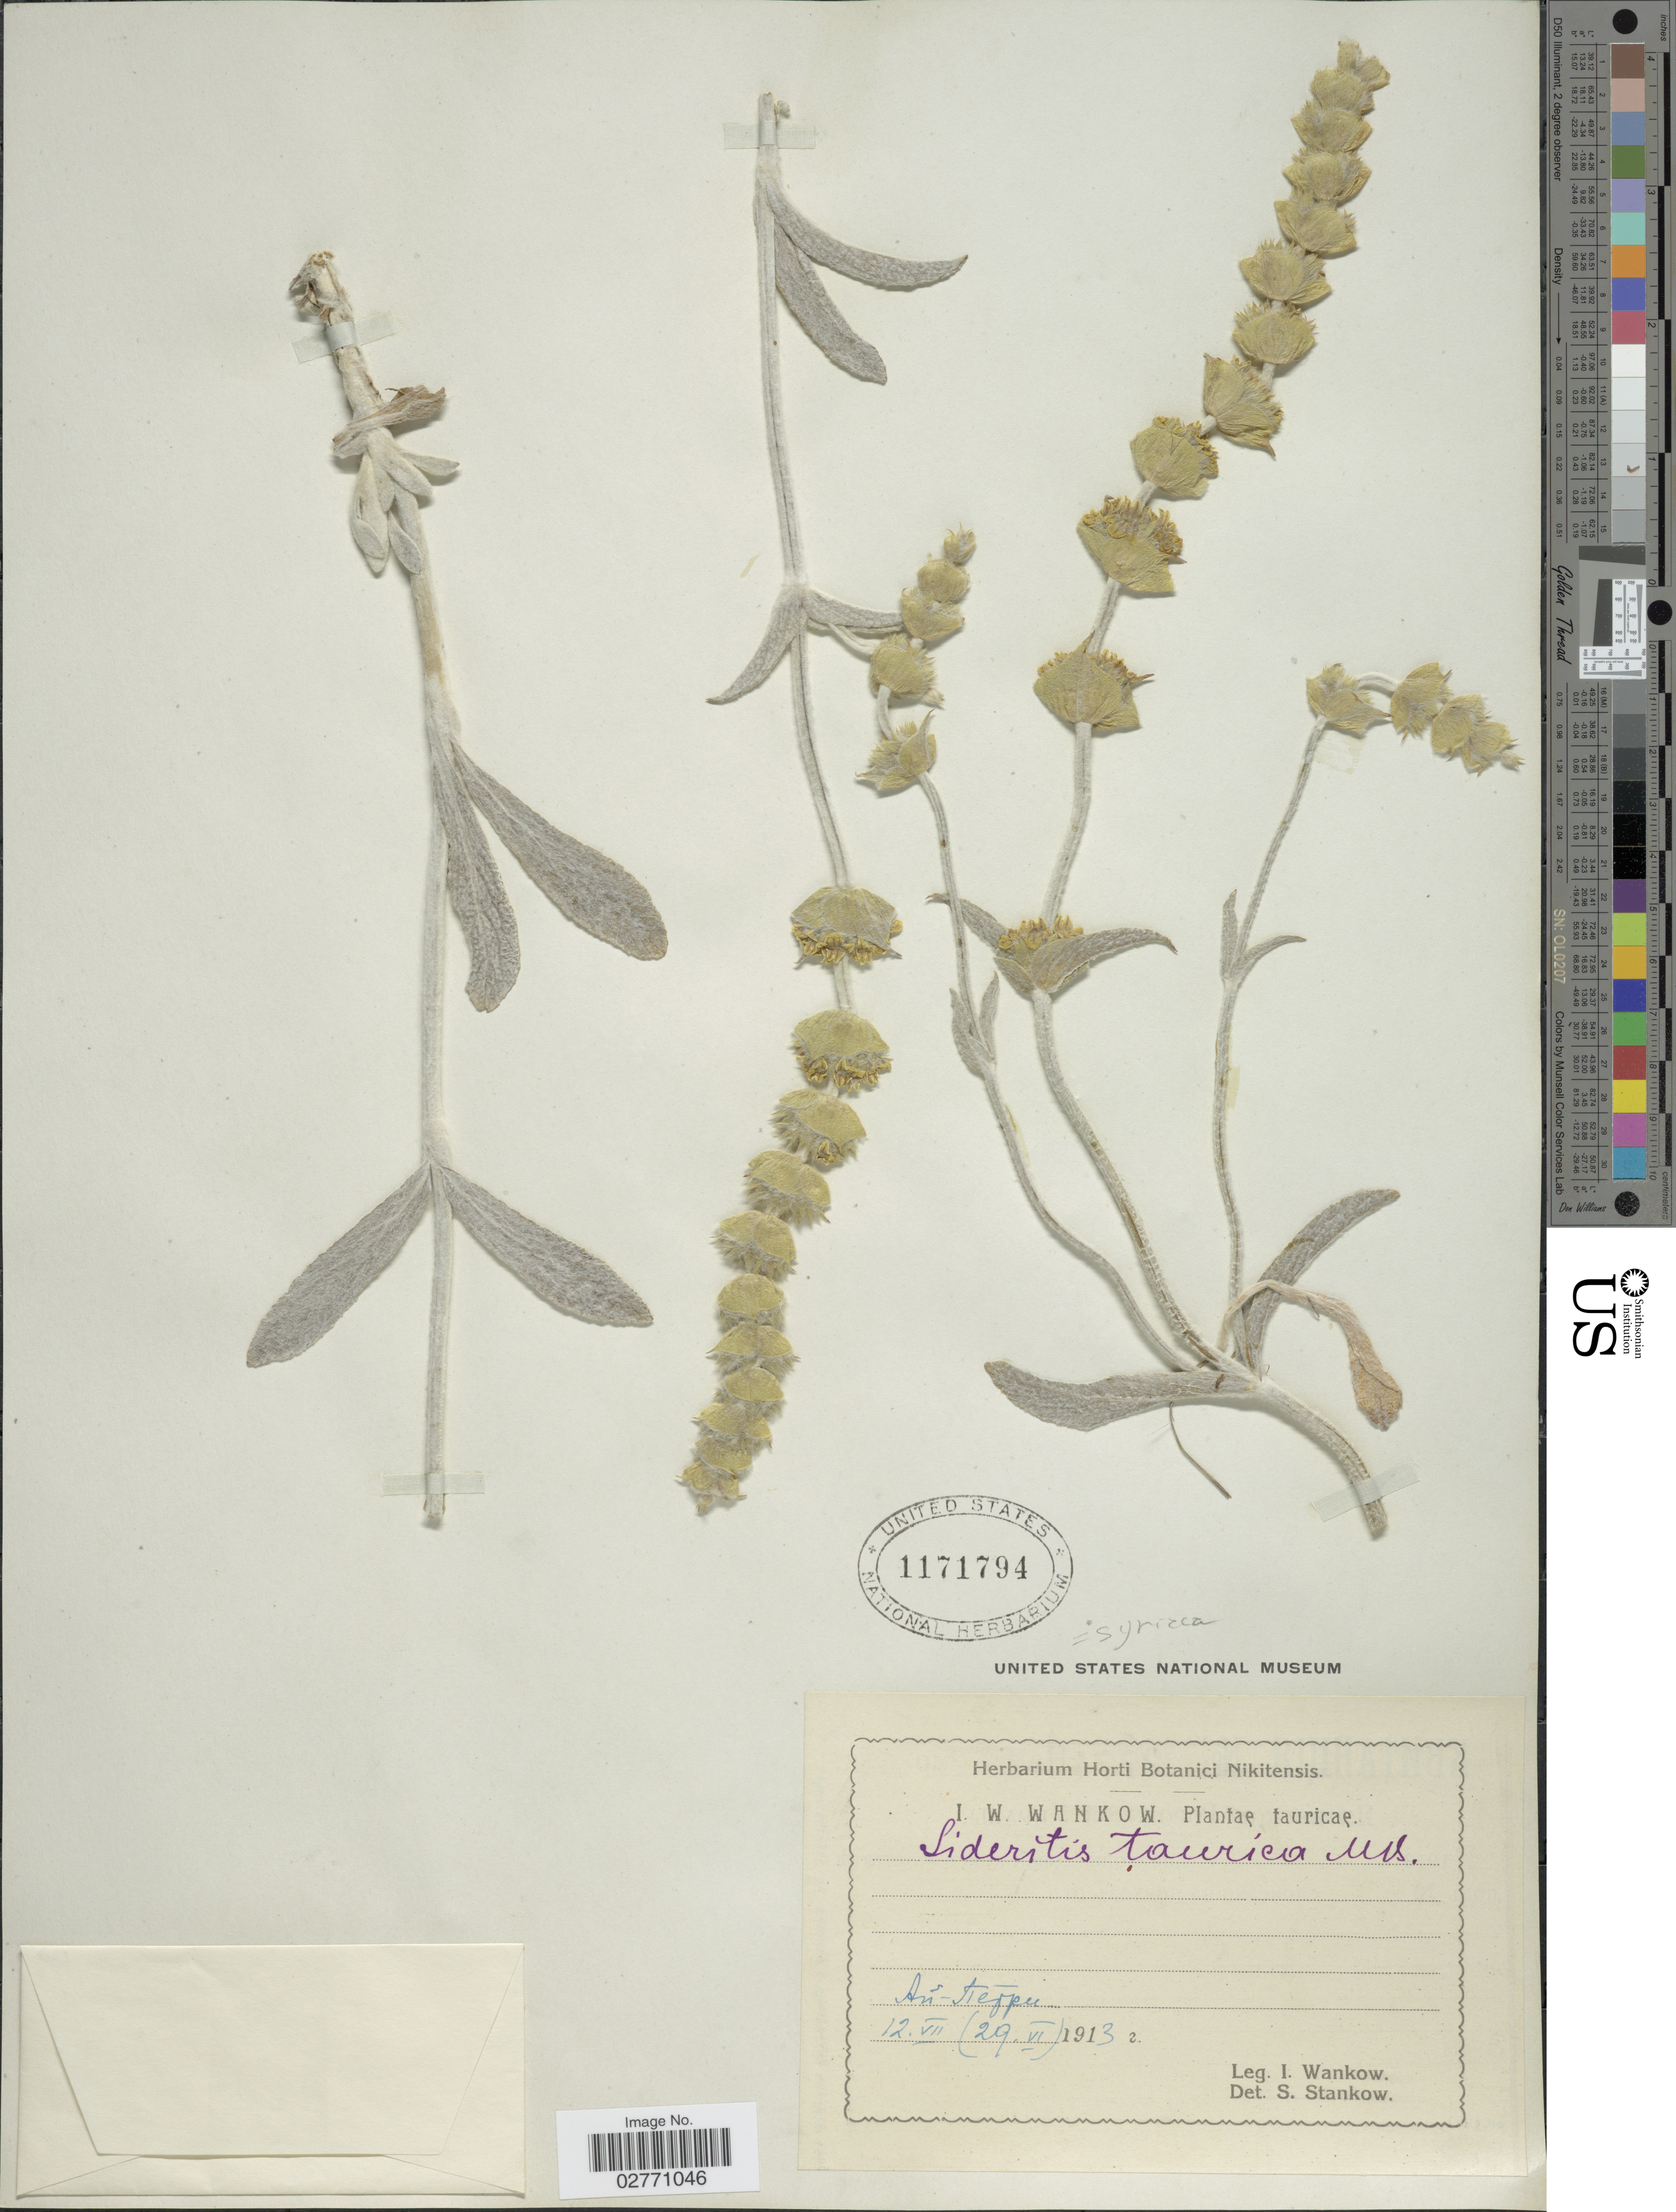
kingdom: Plantae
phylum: Tracheophyta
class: Magnoliopsida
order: Lamiales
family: Lamiaceae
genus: Sideritis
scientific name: Sideritis syriaca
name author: L.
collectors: I. Wankow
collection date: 1913-06-29/1913-07-12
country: Ukraine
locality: Tauricae. An - Aéppe. [interpreted]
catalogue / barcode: US 1171794